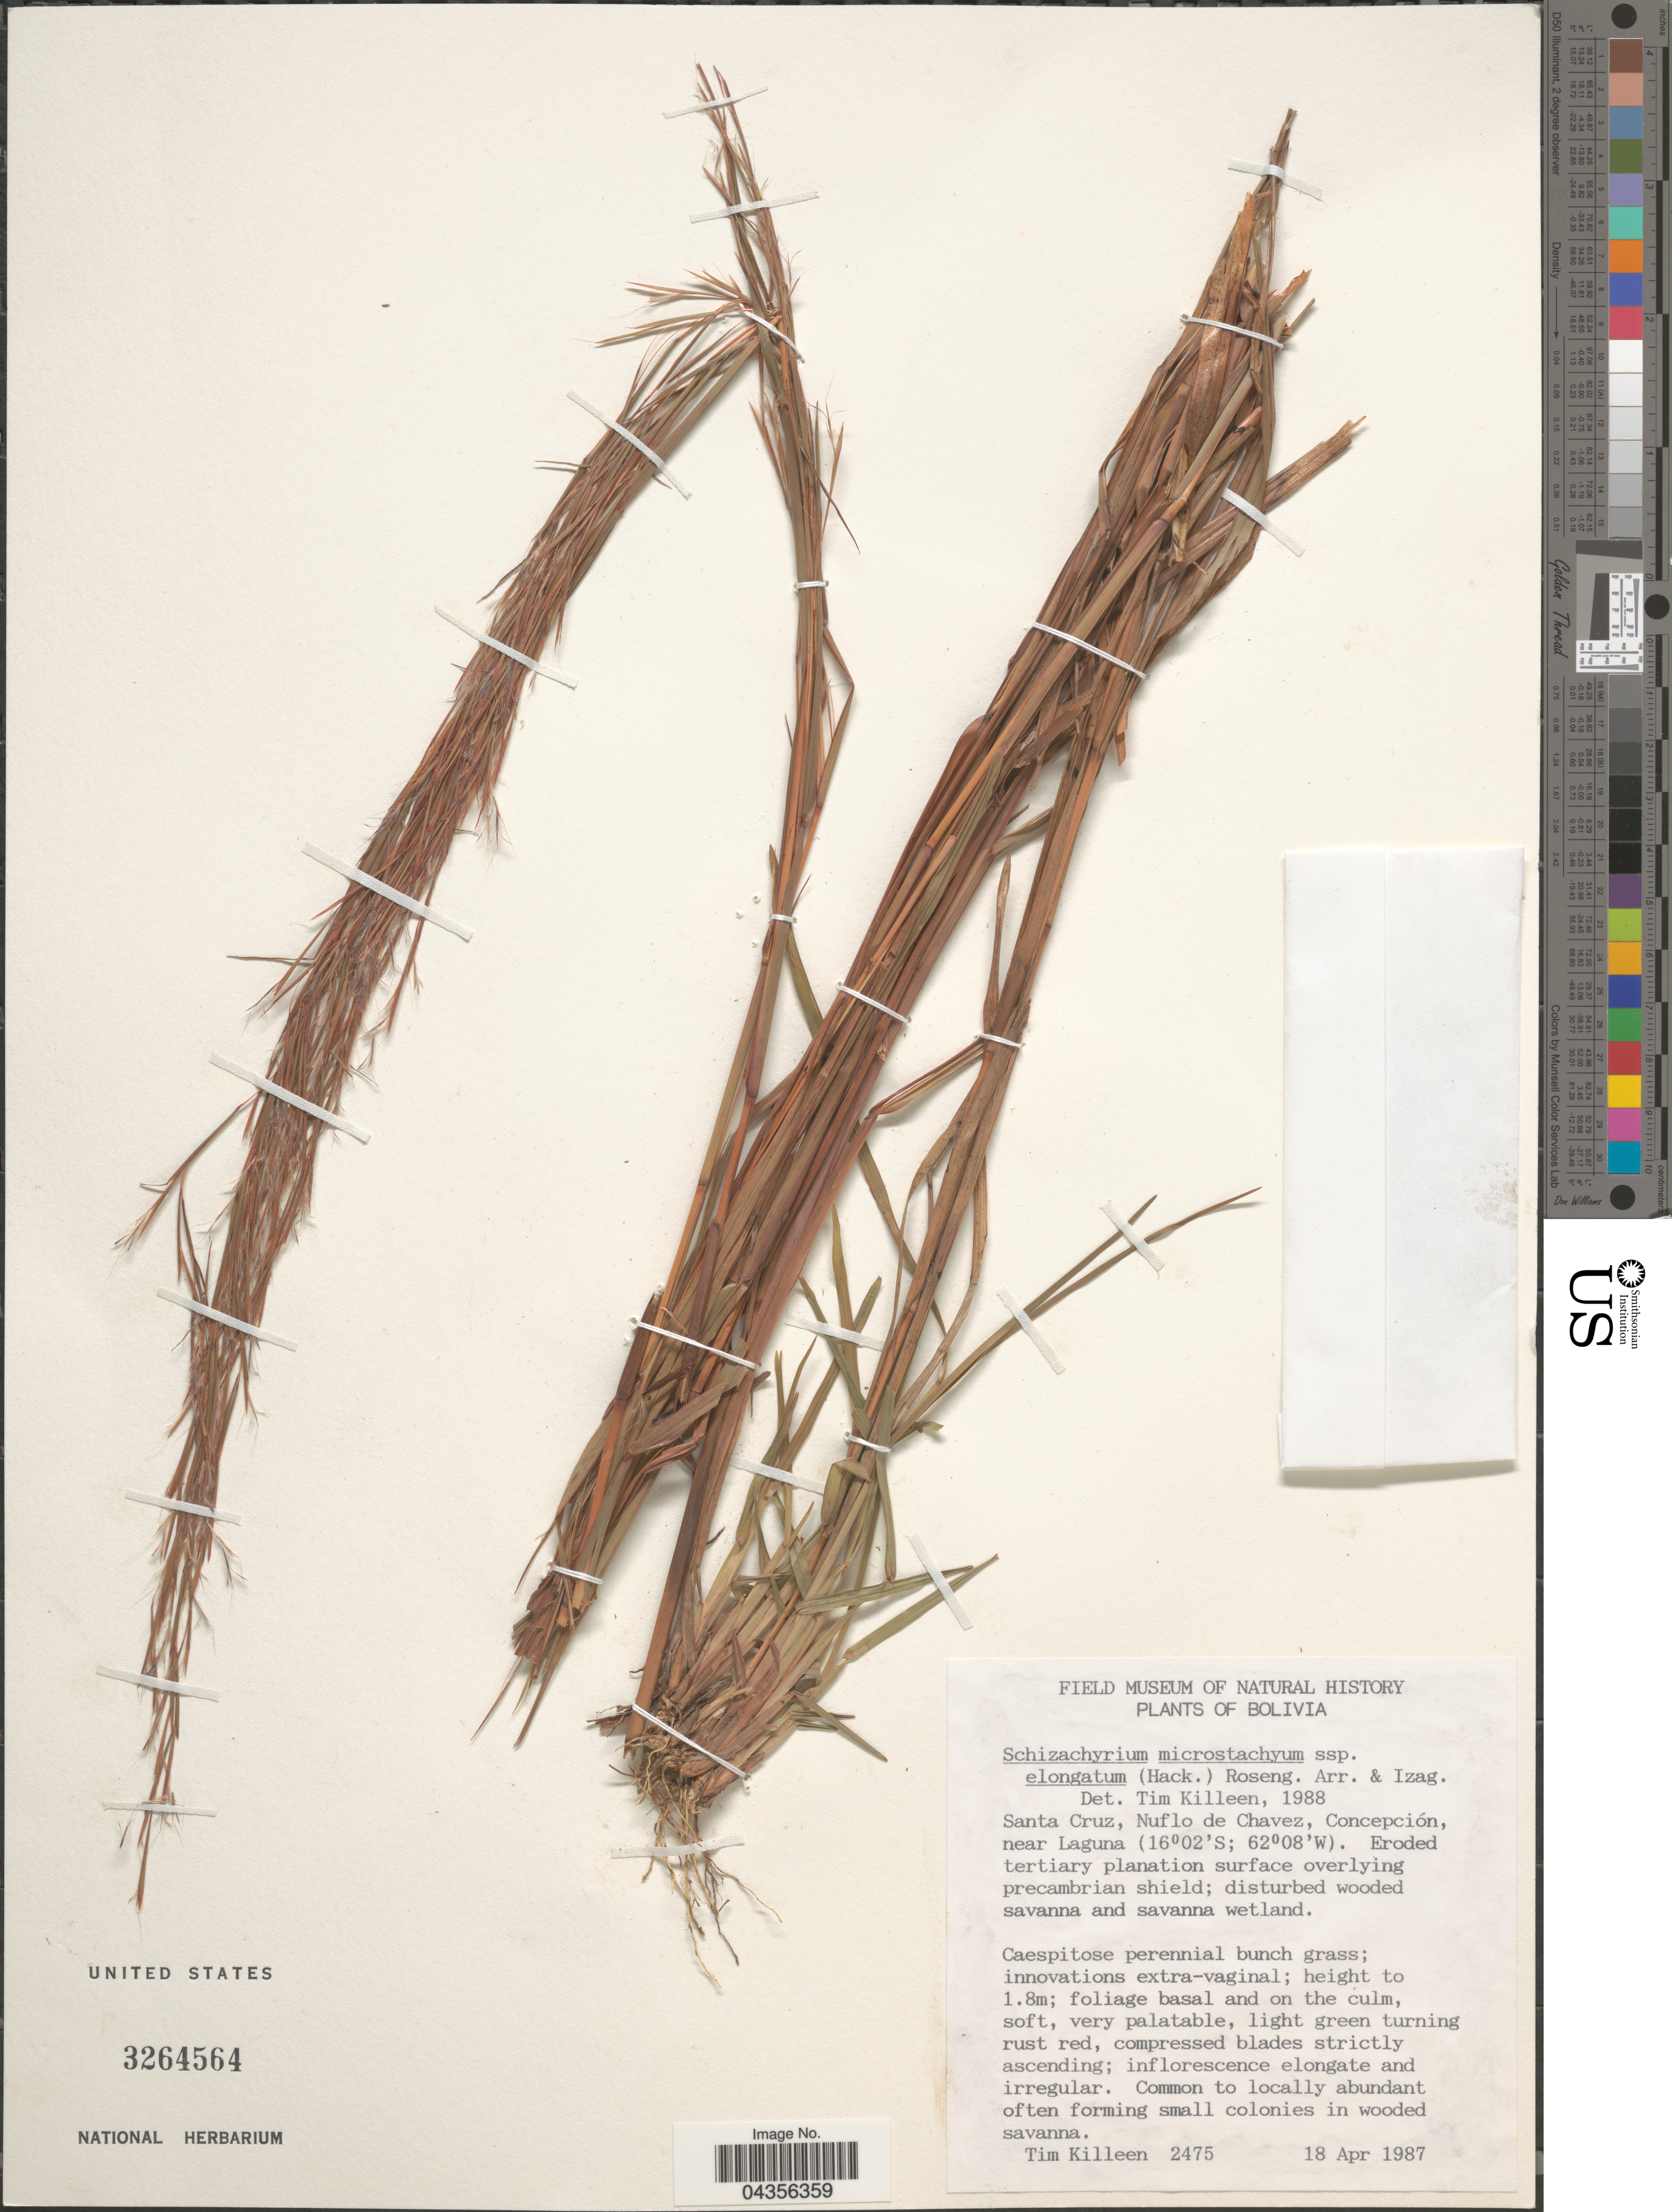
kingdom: Plantae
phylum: Tracheophyta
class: Liliopsida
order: Poales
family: Poaceae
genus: Schizachyrium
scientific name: Schizachyrium microstachyum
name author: (Desv. ex Ham.) Roseng. et al.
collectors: T. J. Killeen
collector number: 2475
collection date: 1987-04-18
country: Bolivia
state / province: Santa Cruz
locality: Nuflo de Chavez, Concepción, near Laguna.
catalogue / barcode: US 3264564